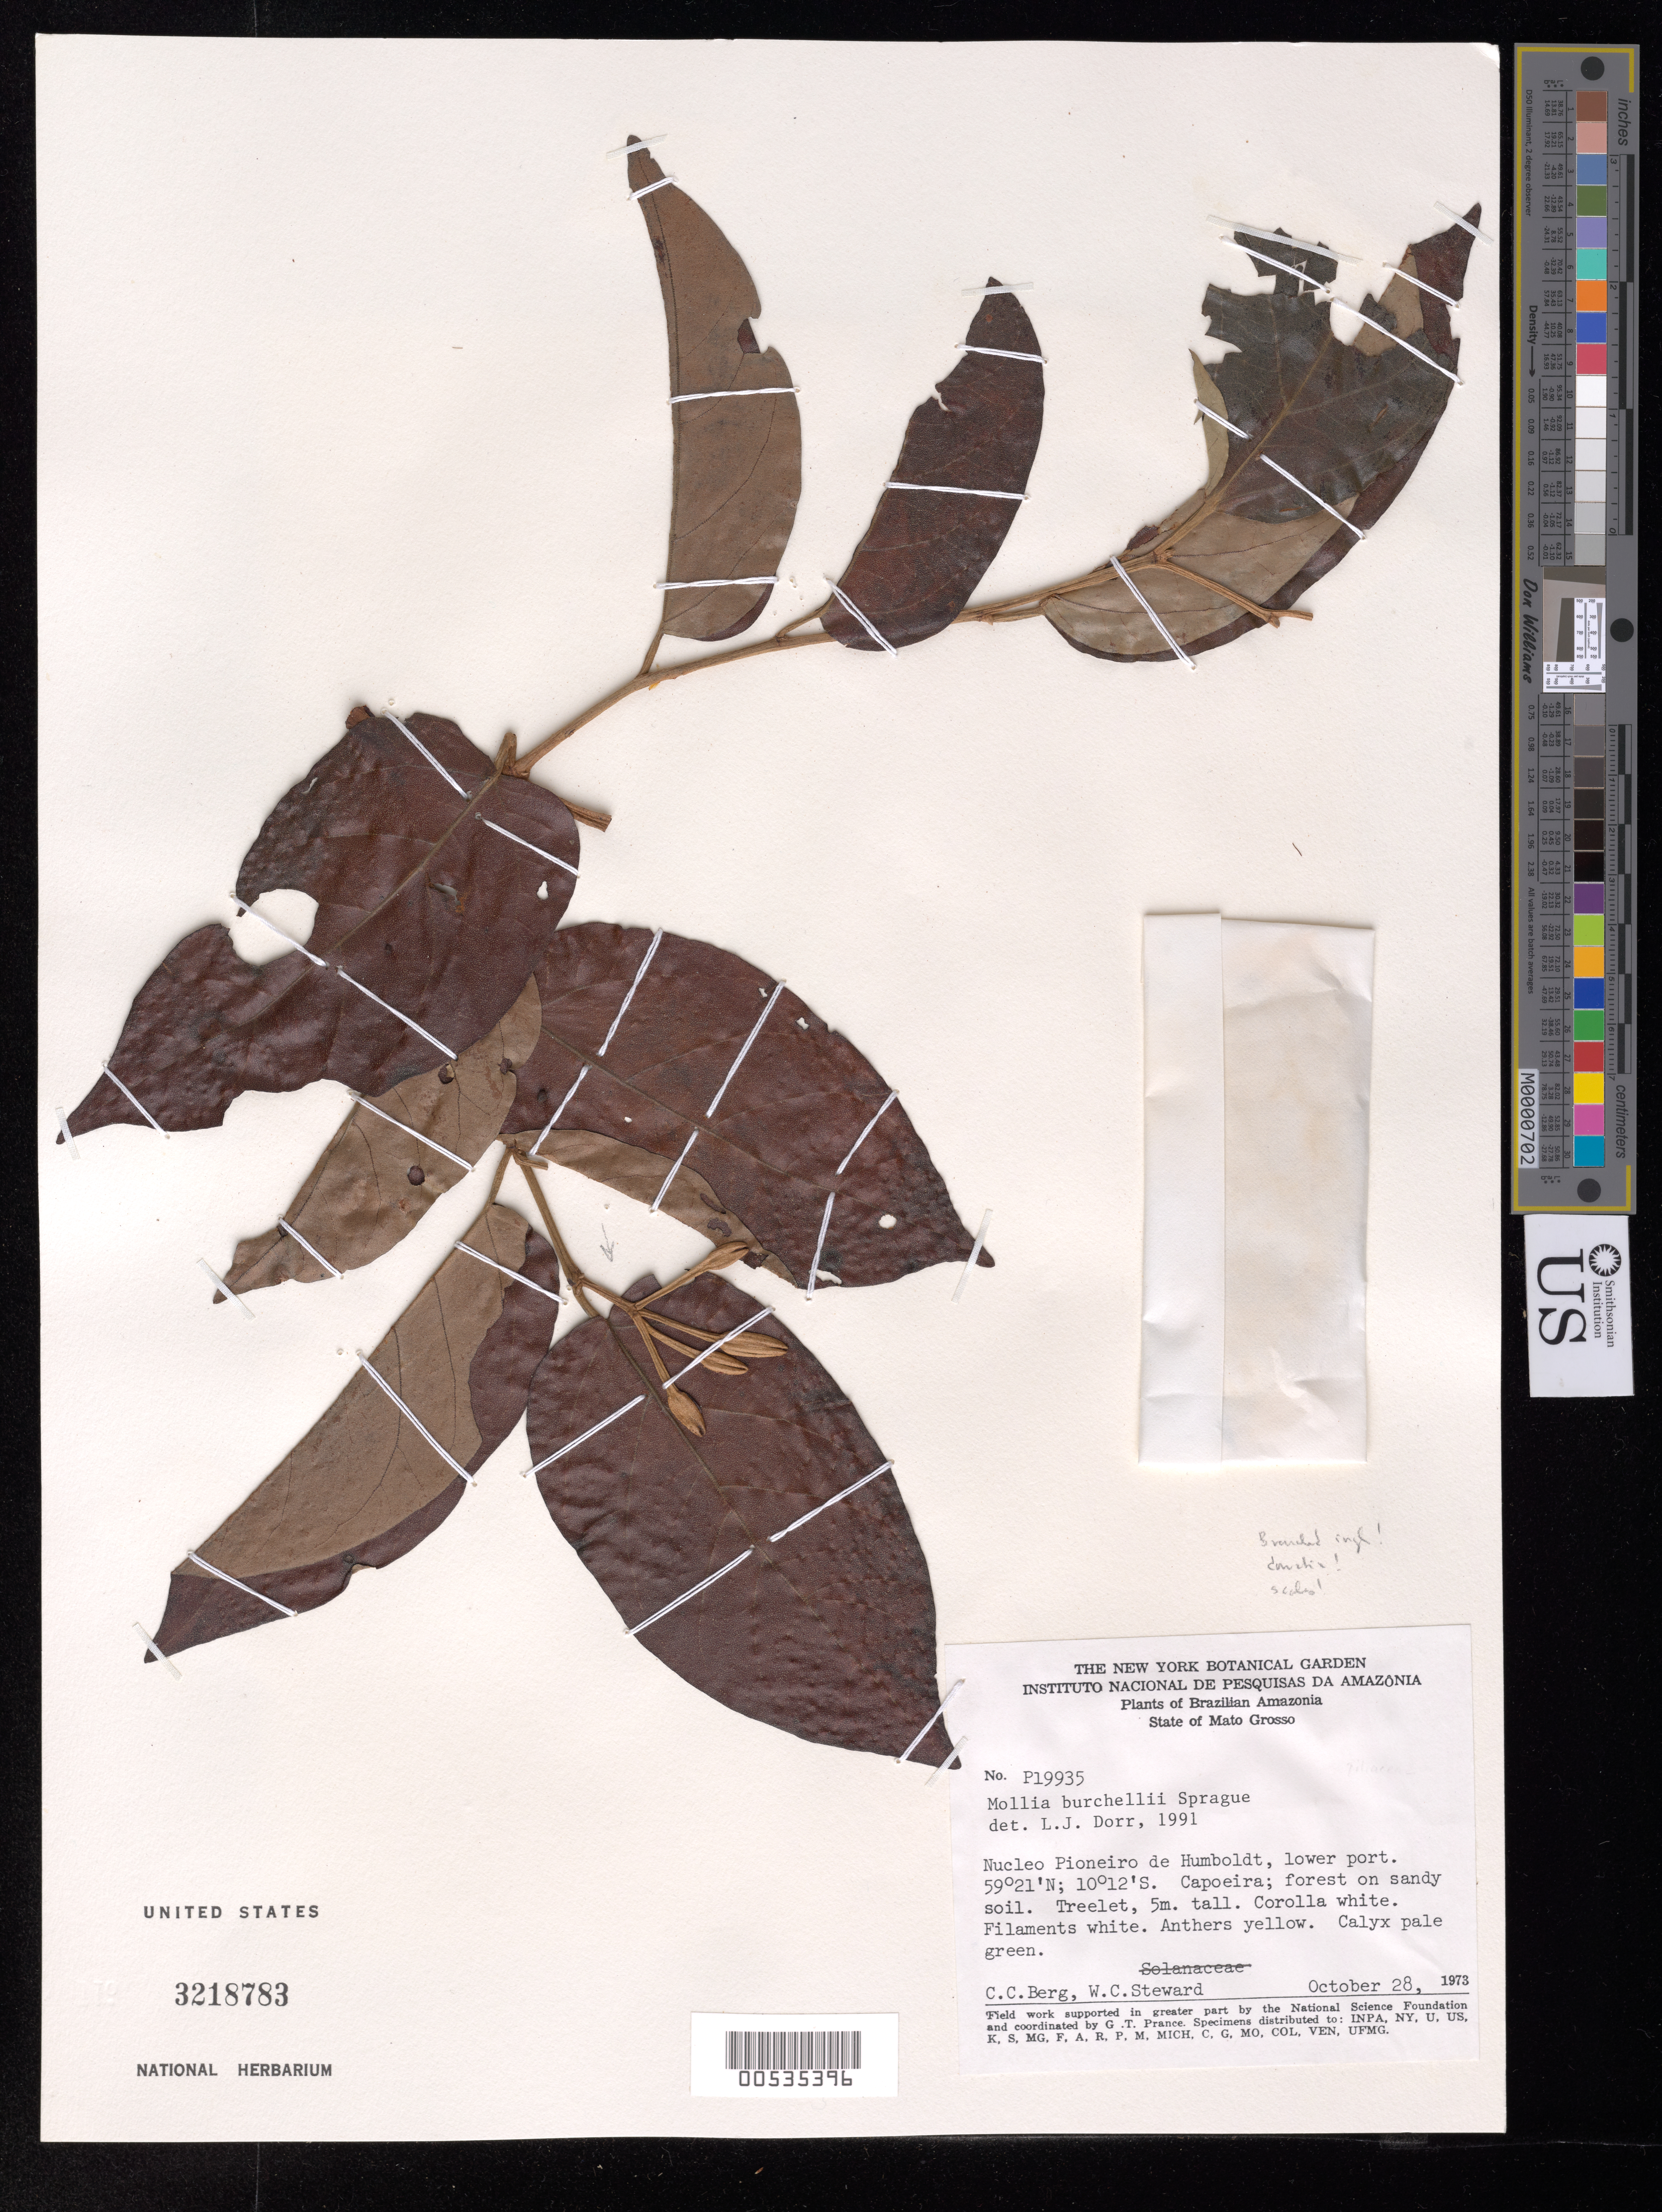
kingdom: Plantae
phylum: Tracheophyta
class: Magnoliopsida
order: Malvales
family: Malvaceae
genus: Mollia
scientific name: Mollia burchellii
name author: Sprague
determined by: Dorr, L. J., (BOT), Smithsonian Institution - National Museum of Natural History (UNITED STATES)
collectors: C. C. Berg & W. C. Steward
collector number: P19935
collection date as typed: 28 Oct 1973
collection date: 1973-10-28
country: Brazil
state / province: Mato Grosso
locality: Nucleo Pioneiro de Humboldt, lower port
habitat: Capoeira; forest on sandy soil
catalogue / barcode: US 3218783